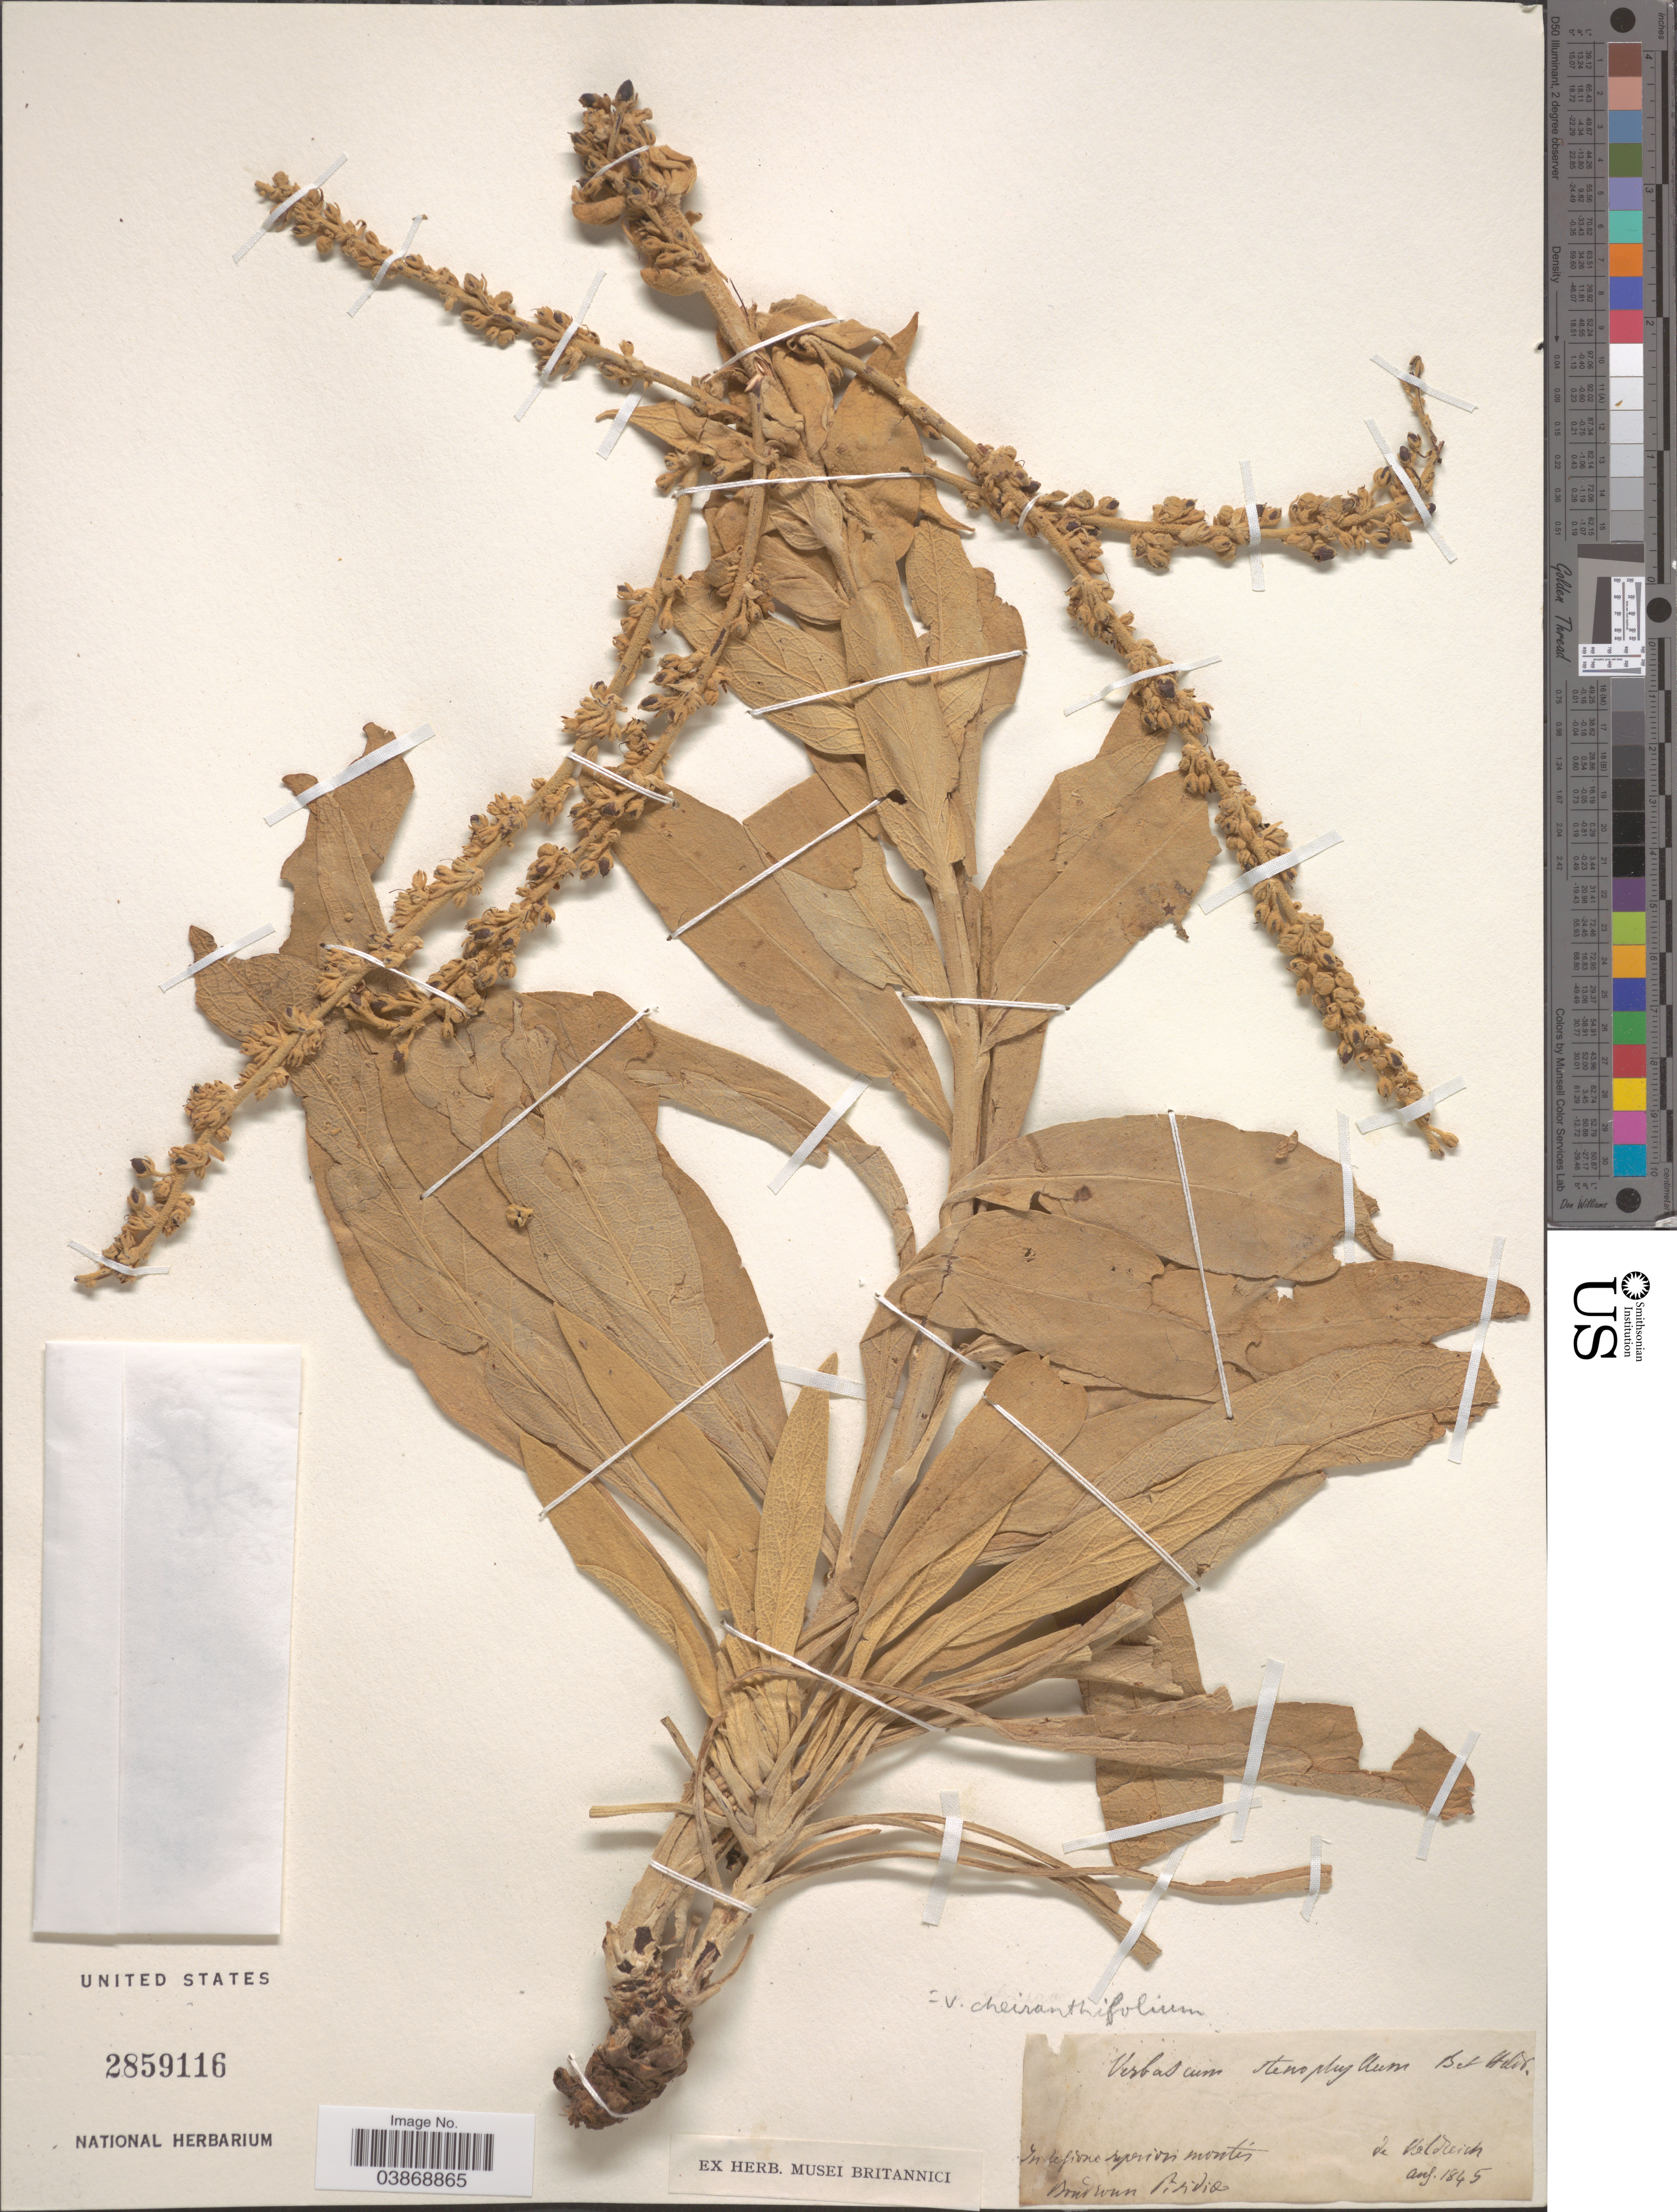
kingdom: Plantae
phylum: Tracheophyta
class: Magnoliopsida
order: Lamiales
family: Scrophulariaceae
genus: Verbascum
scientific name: Verbascum cheiranthifolium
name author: Boiss.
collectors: -. De Heldreich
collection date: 1845-08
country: Turkey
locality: In regione nepsion [interpreted] montis Boudroun Pisidiae.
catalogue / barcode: US 2859116